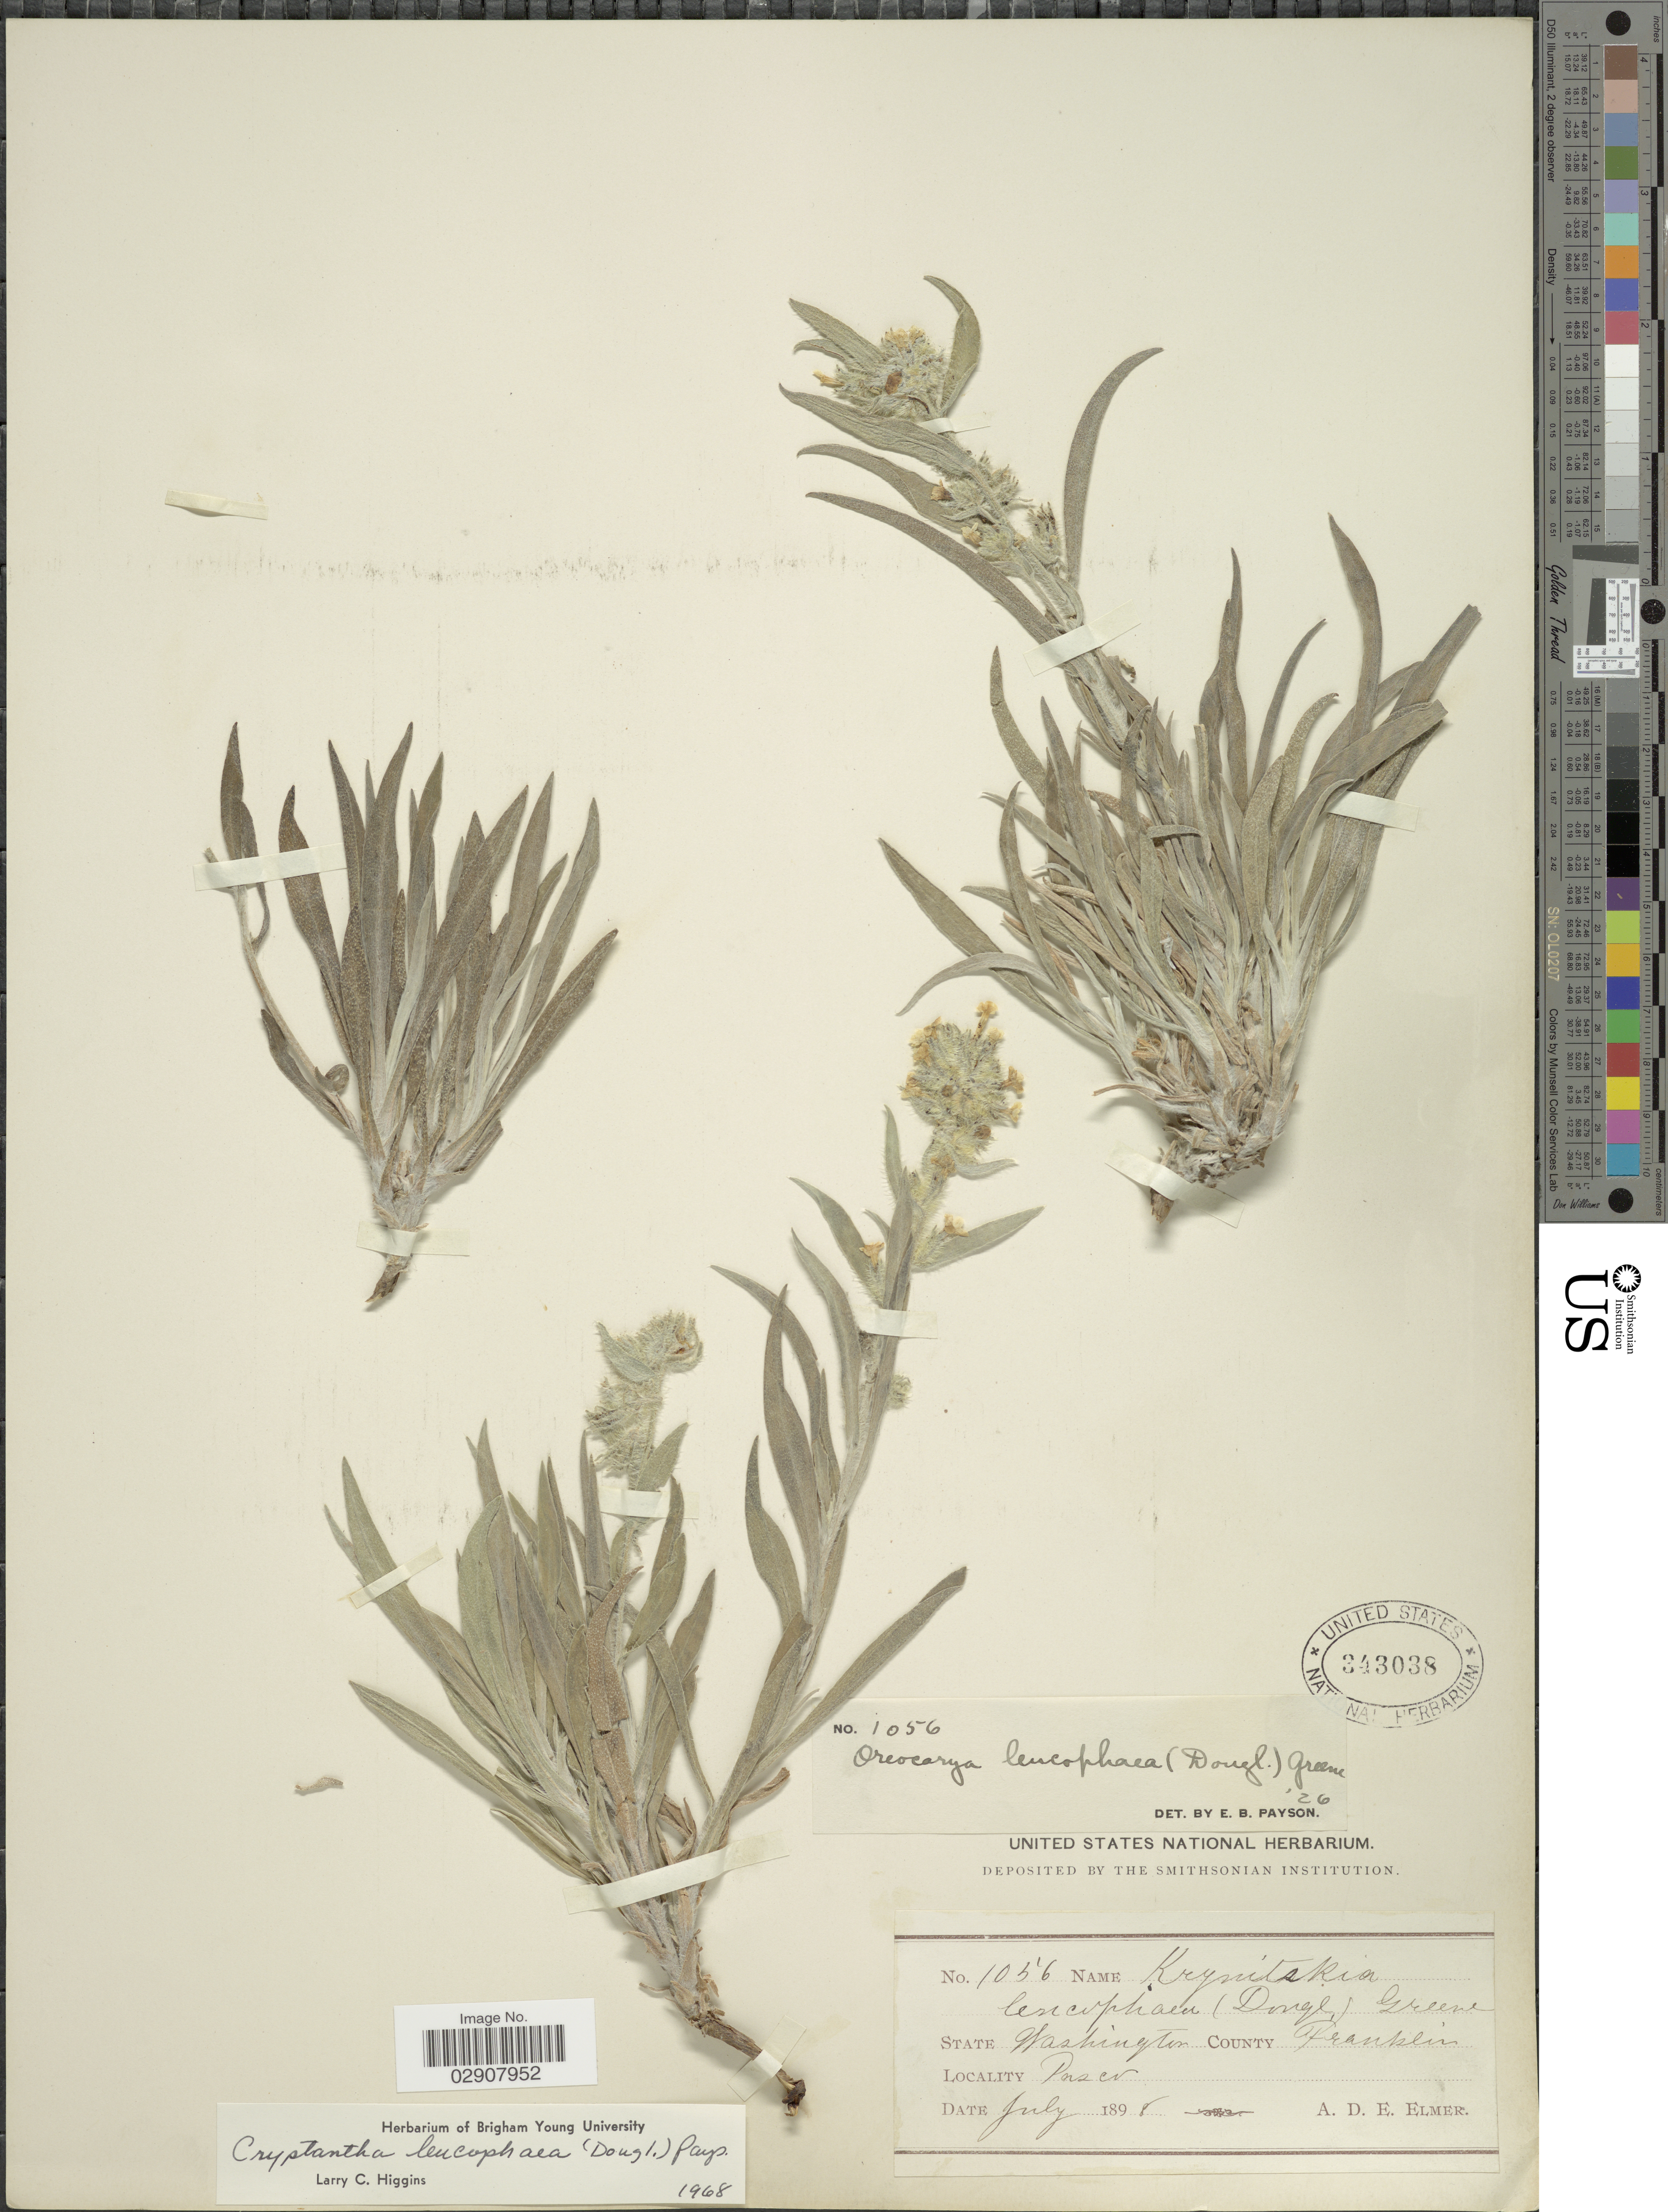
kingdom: Plantae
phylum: Tracheophyta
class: Magnoliopsida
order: Boraginales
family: Boraginaceae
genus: Cryptantha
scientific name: Cryptantha leucophaea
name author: (Douglas ex Lehm.) Payson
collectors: A. D. E. Elmer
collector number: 1056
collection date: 1898-07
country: United States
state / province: Washington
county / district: Franklin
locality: County Franklin, Paser.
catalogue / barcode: US 343038